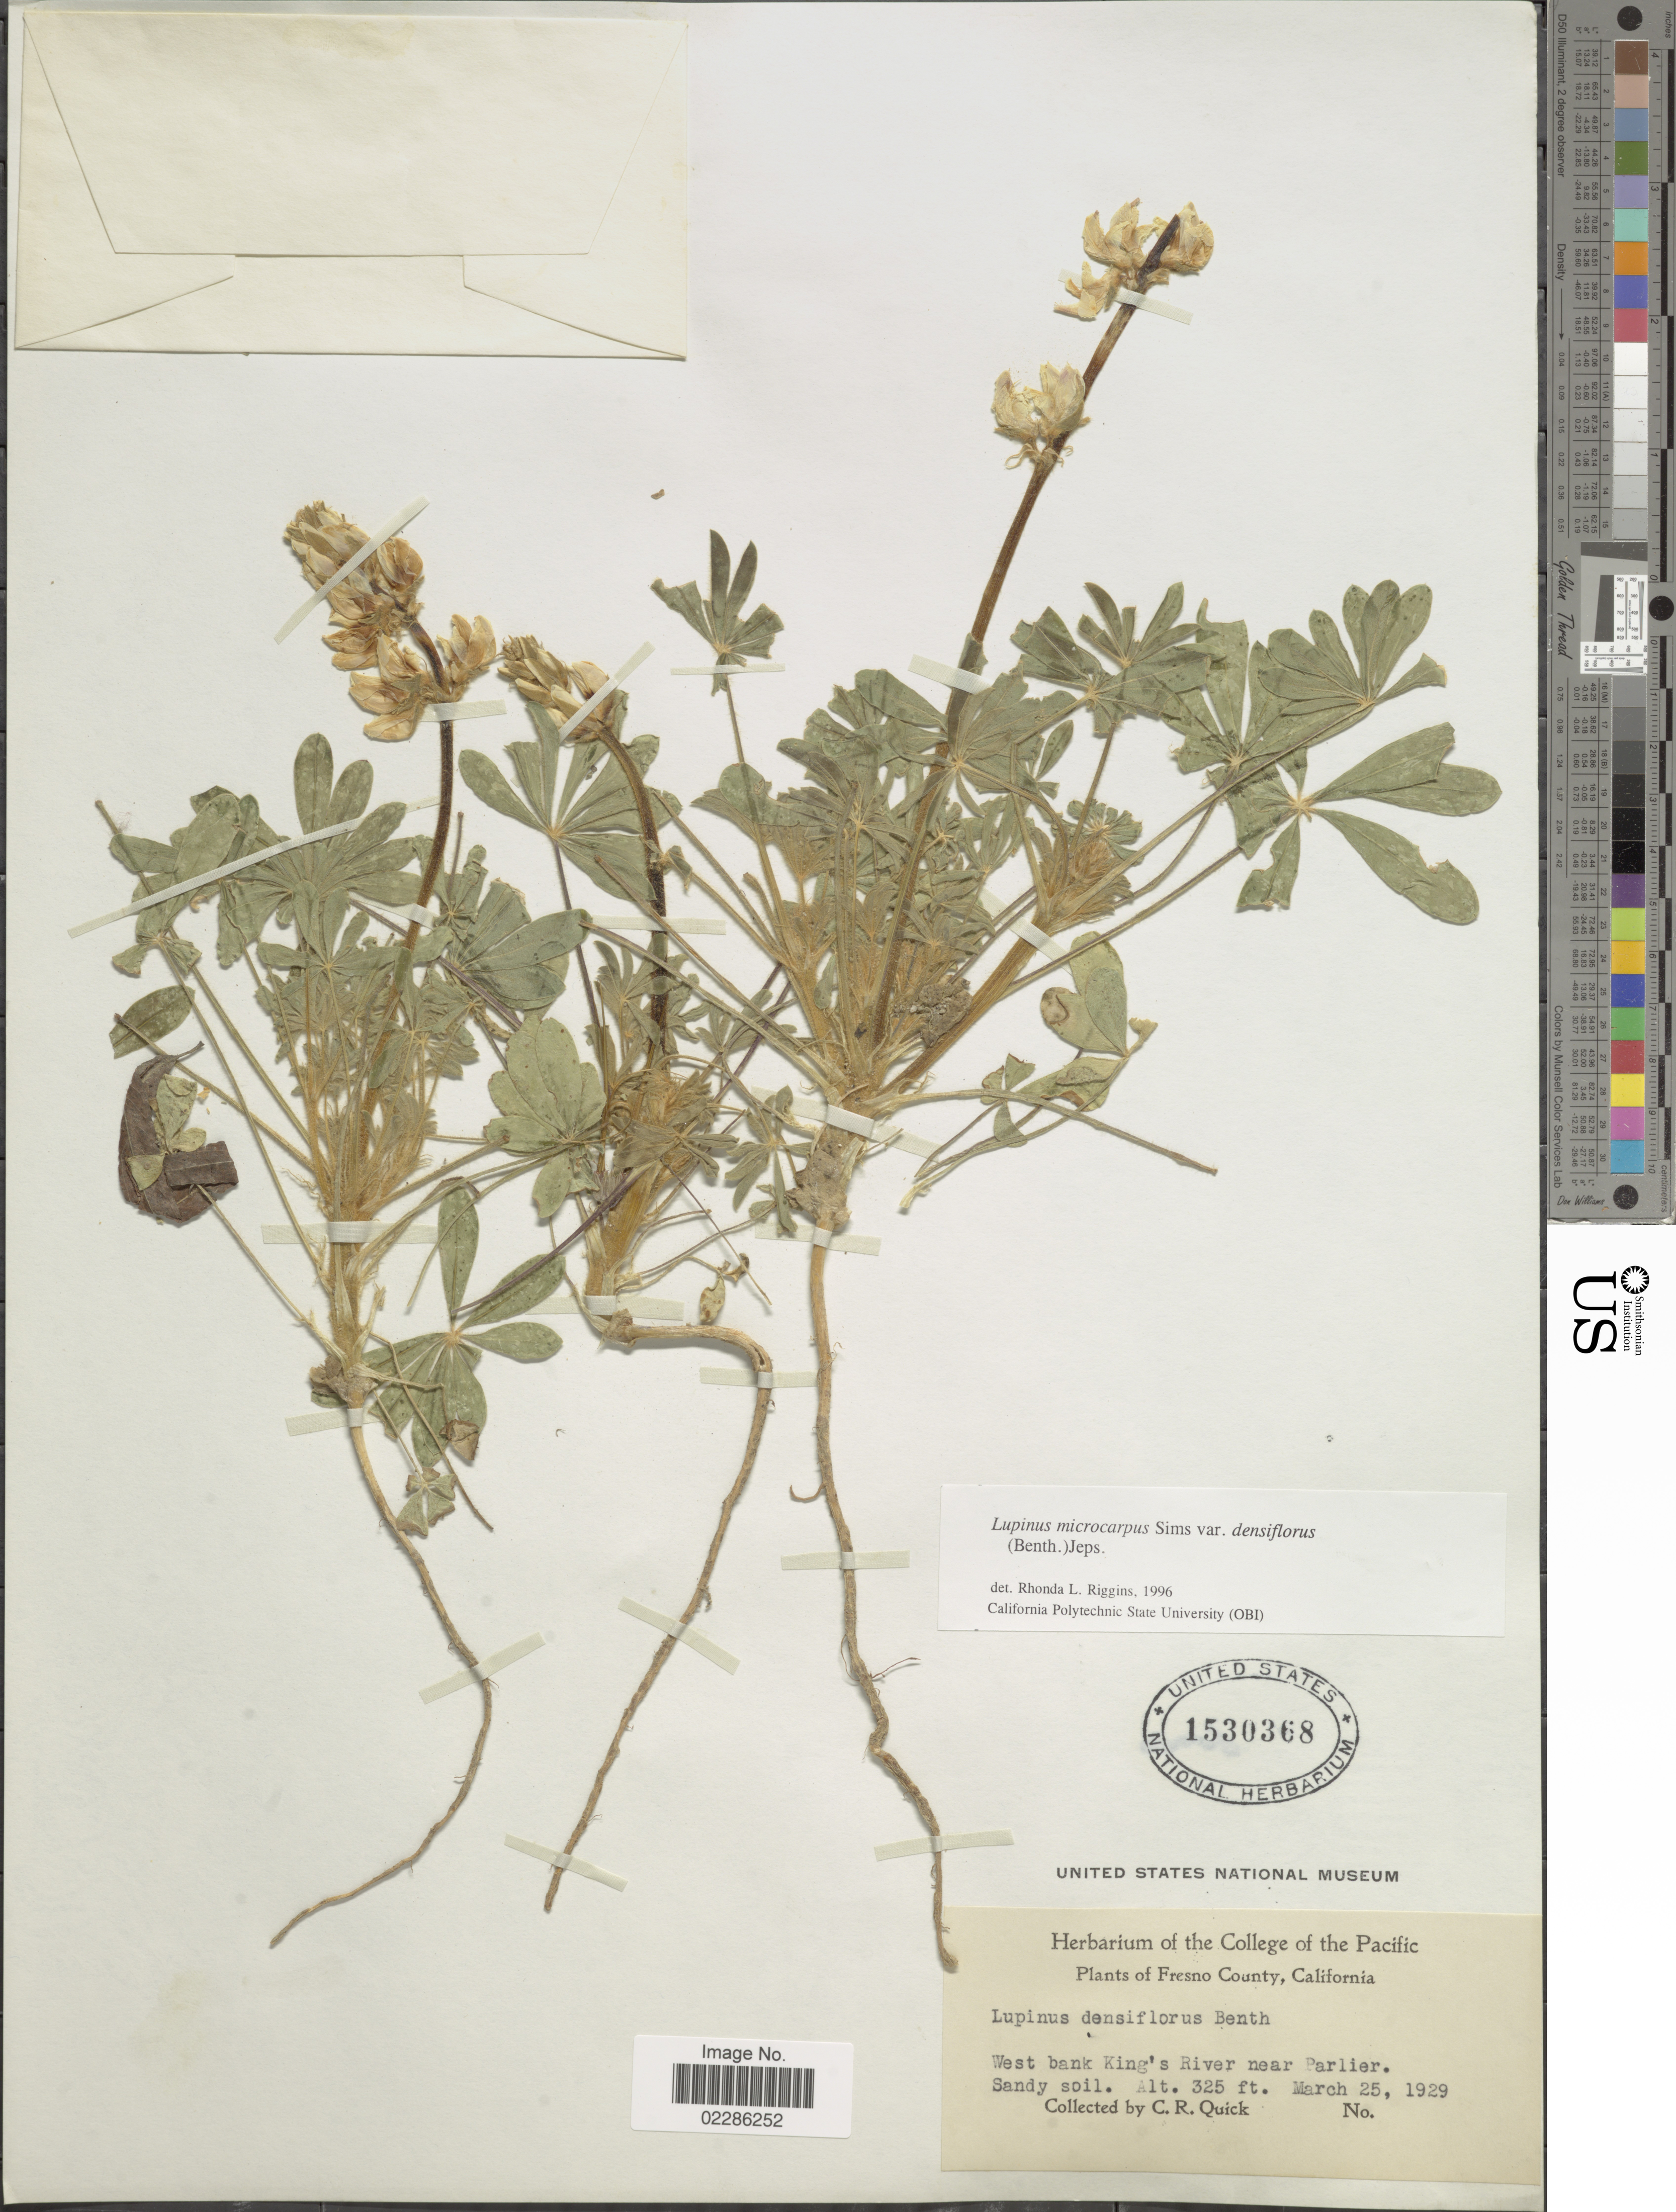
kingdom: Plantae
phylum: Tracheophyta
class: Magnoliopsida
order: Fabales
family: Fabaceae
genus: Lupinus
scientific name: Lupinus microcarpus var. densiflorus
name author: (Benth.) Jeps.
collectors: C. Quick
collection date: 1929-03-25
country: United States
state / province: California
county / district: Fresno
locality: Fresno County, West bank King's River near Parlier. Sandy soil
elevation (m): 99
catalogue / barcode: US 1530368